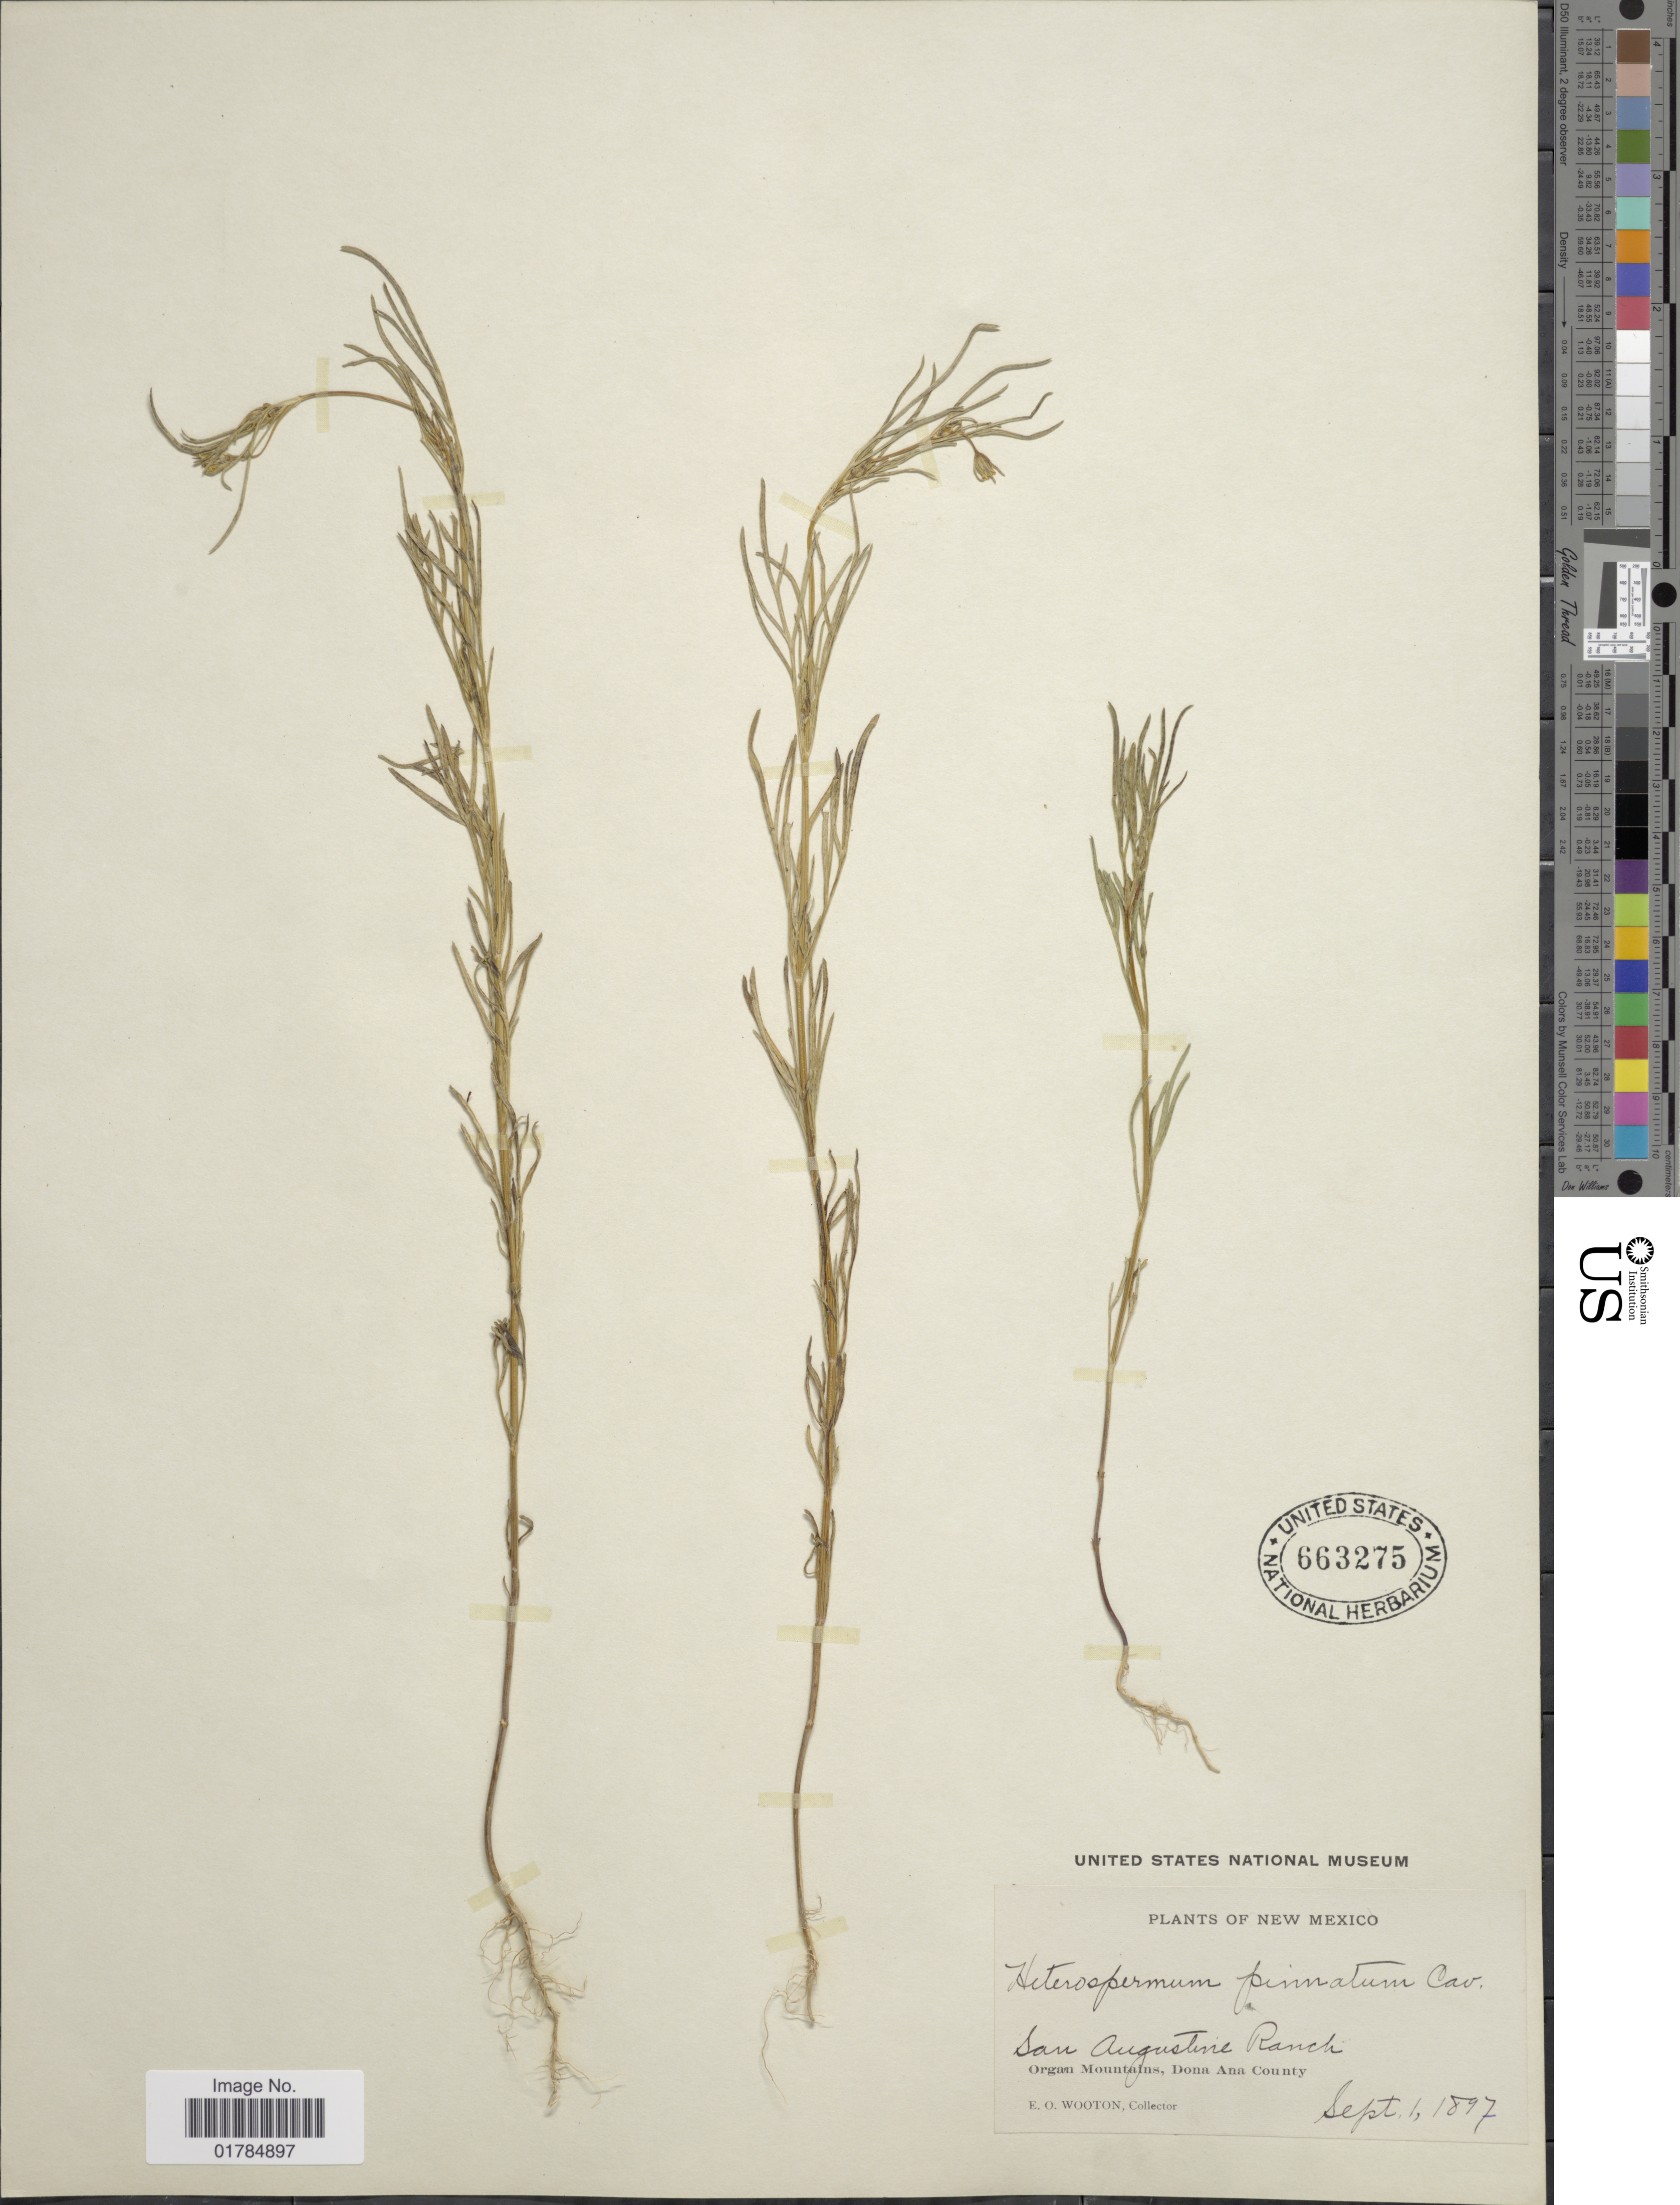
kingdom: Plantae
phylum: Tracheophyta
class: Magnoliopsida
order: Asterales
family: Asteraceae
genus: Heterosperma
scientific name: Heterosperma pinnatum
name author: Cav.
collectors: E. O. Wooton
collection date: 1897-09-01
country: United States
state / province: New Mexico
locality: San Augustine Ranch, Organ Mountains, Dona Ana County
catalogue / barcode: US 663275